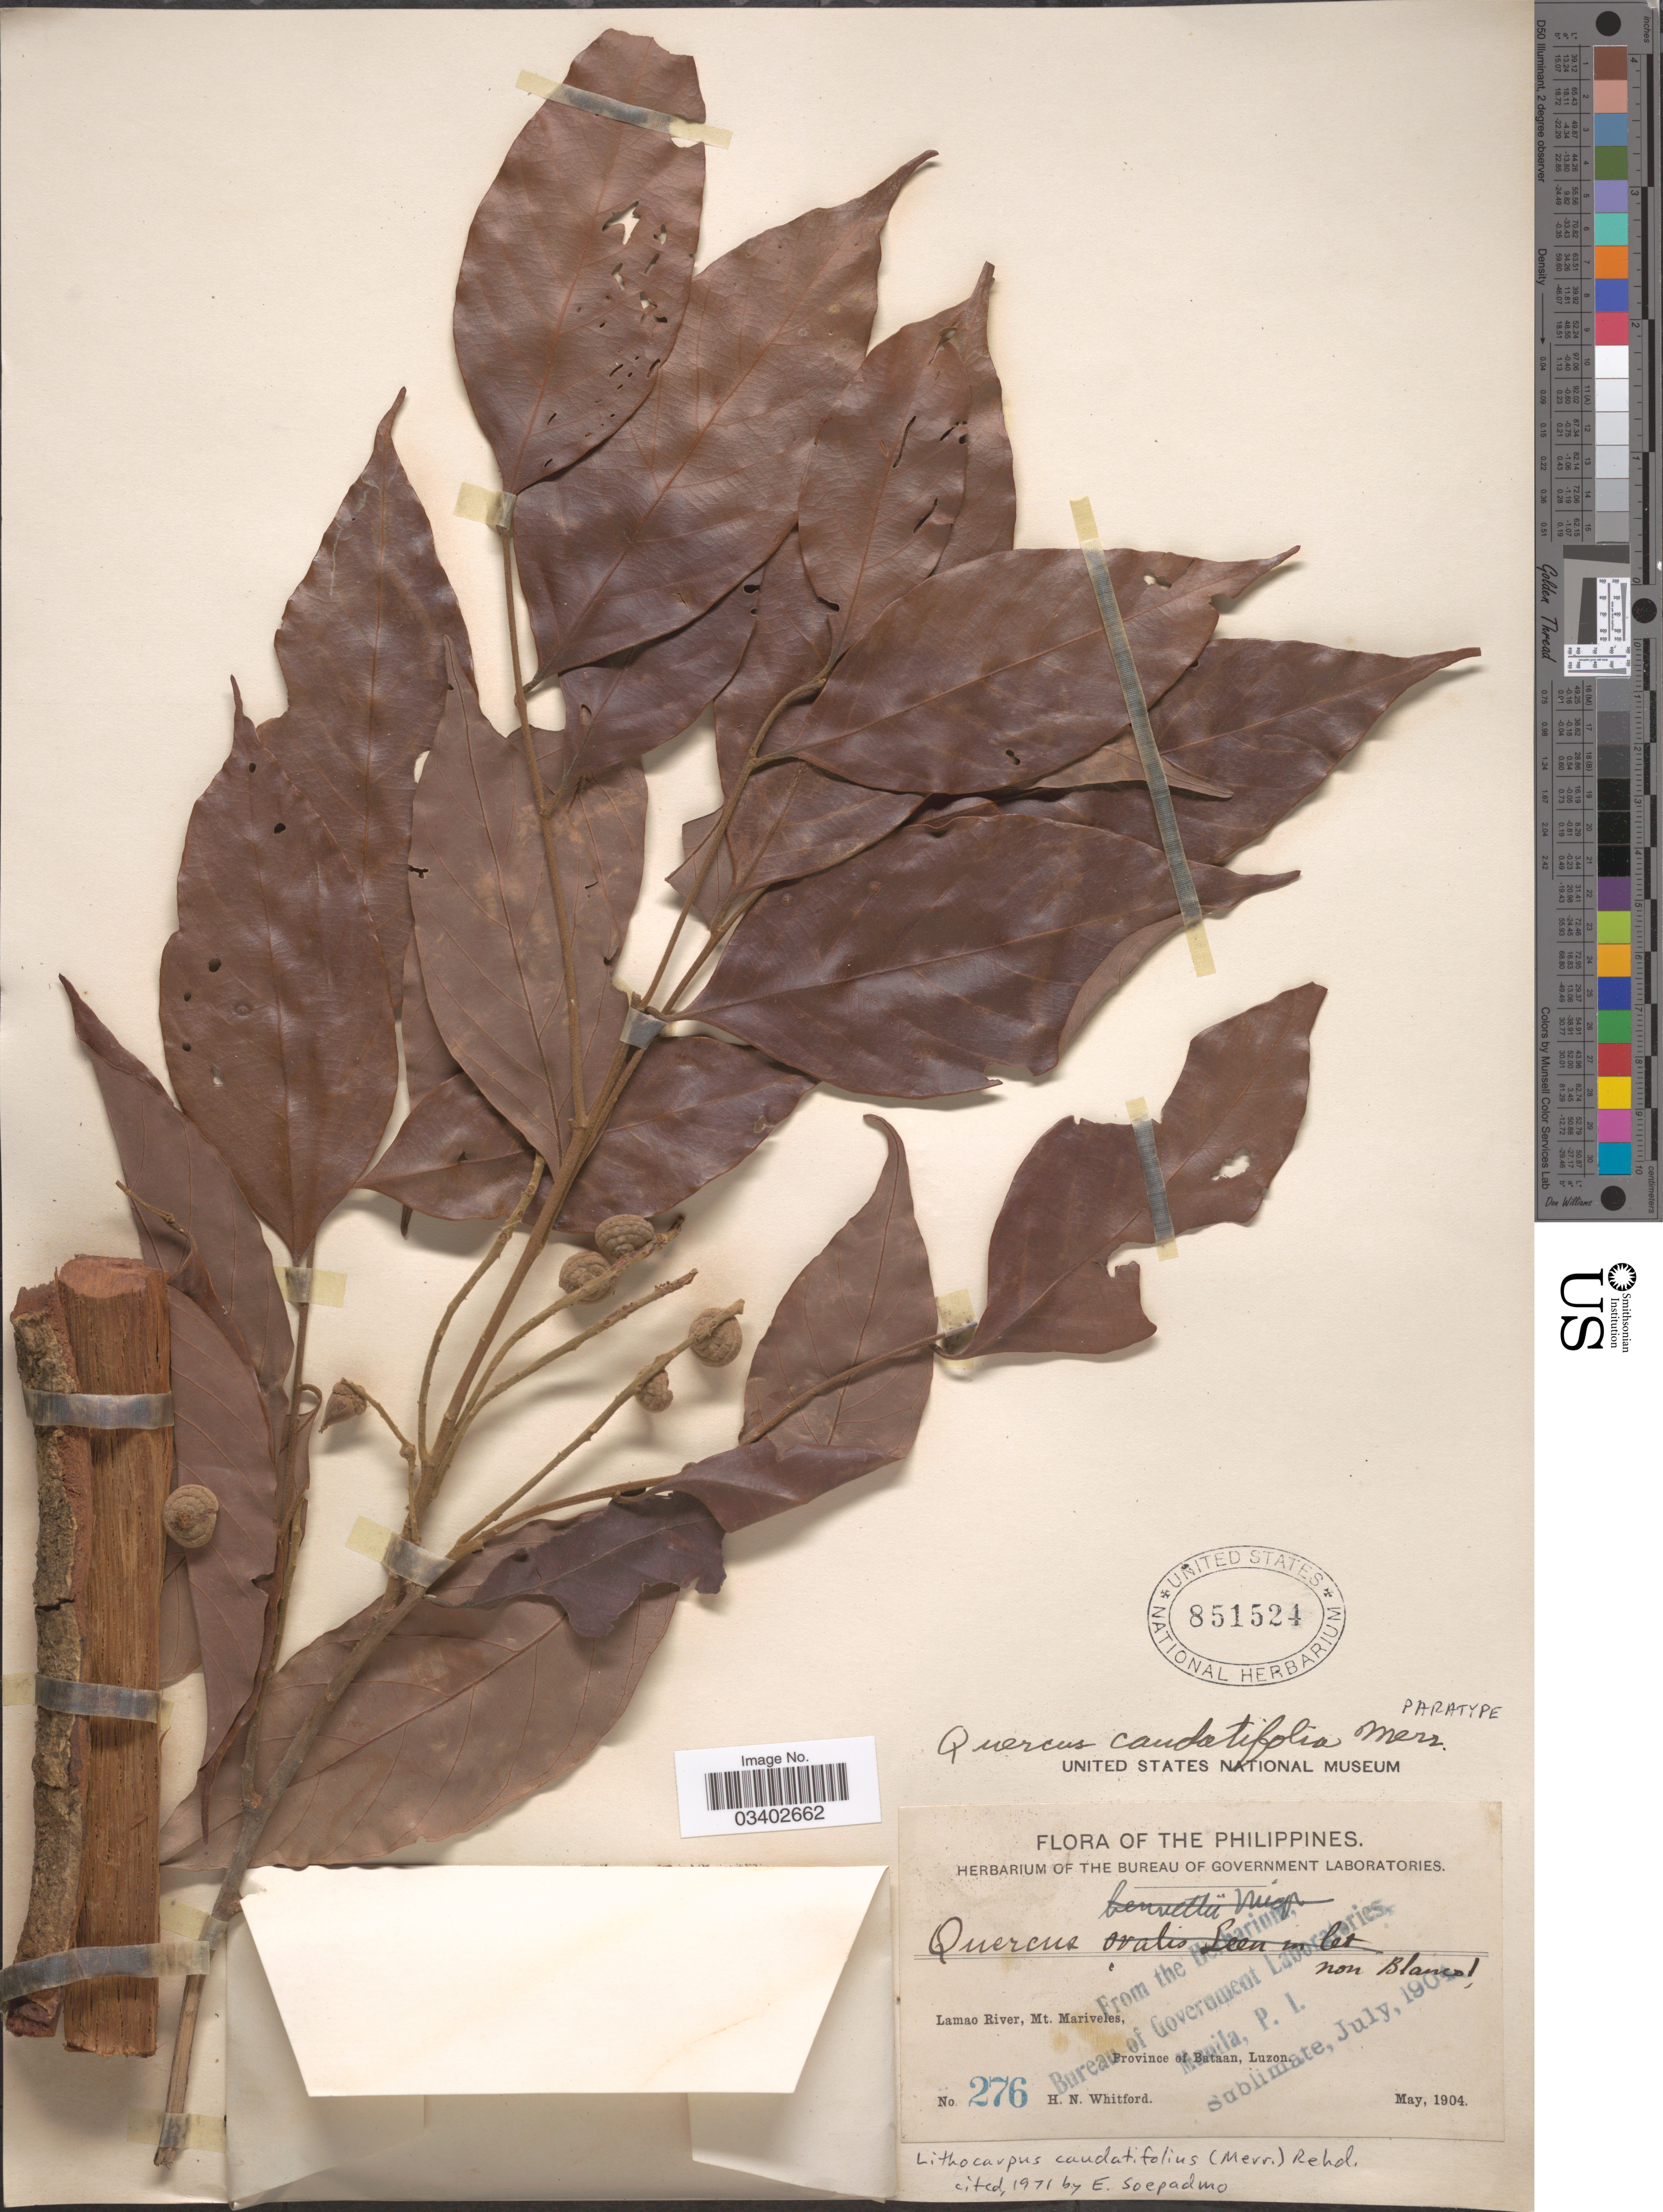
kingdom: Plantae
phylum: Tracheophyta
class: Magnoliopsida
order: Fagales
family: Fagaceae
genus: Lithocarpus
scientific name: Lithocarpus caudatifolius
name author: (Merr.) Rehder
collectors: H. N. Whitford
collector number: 276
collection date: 1904-05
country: Philippines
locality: Lamao River, Mt. Mariveles, Province of Bataan, Luzon.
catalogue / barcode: US 851524